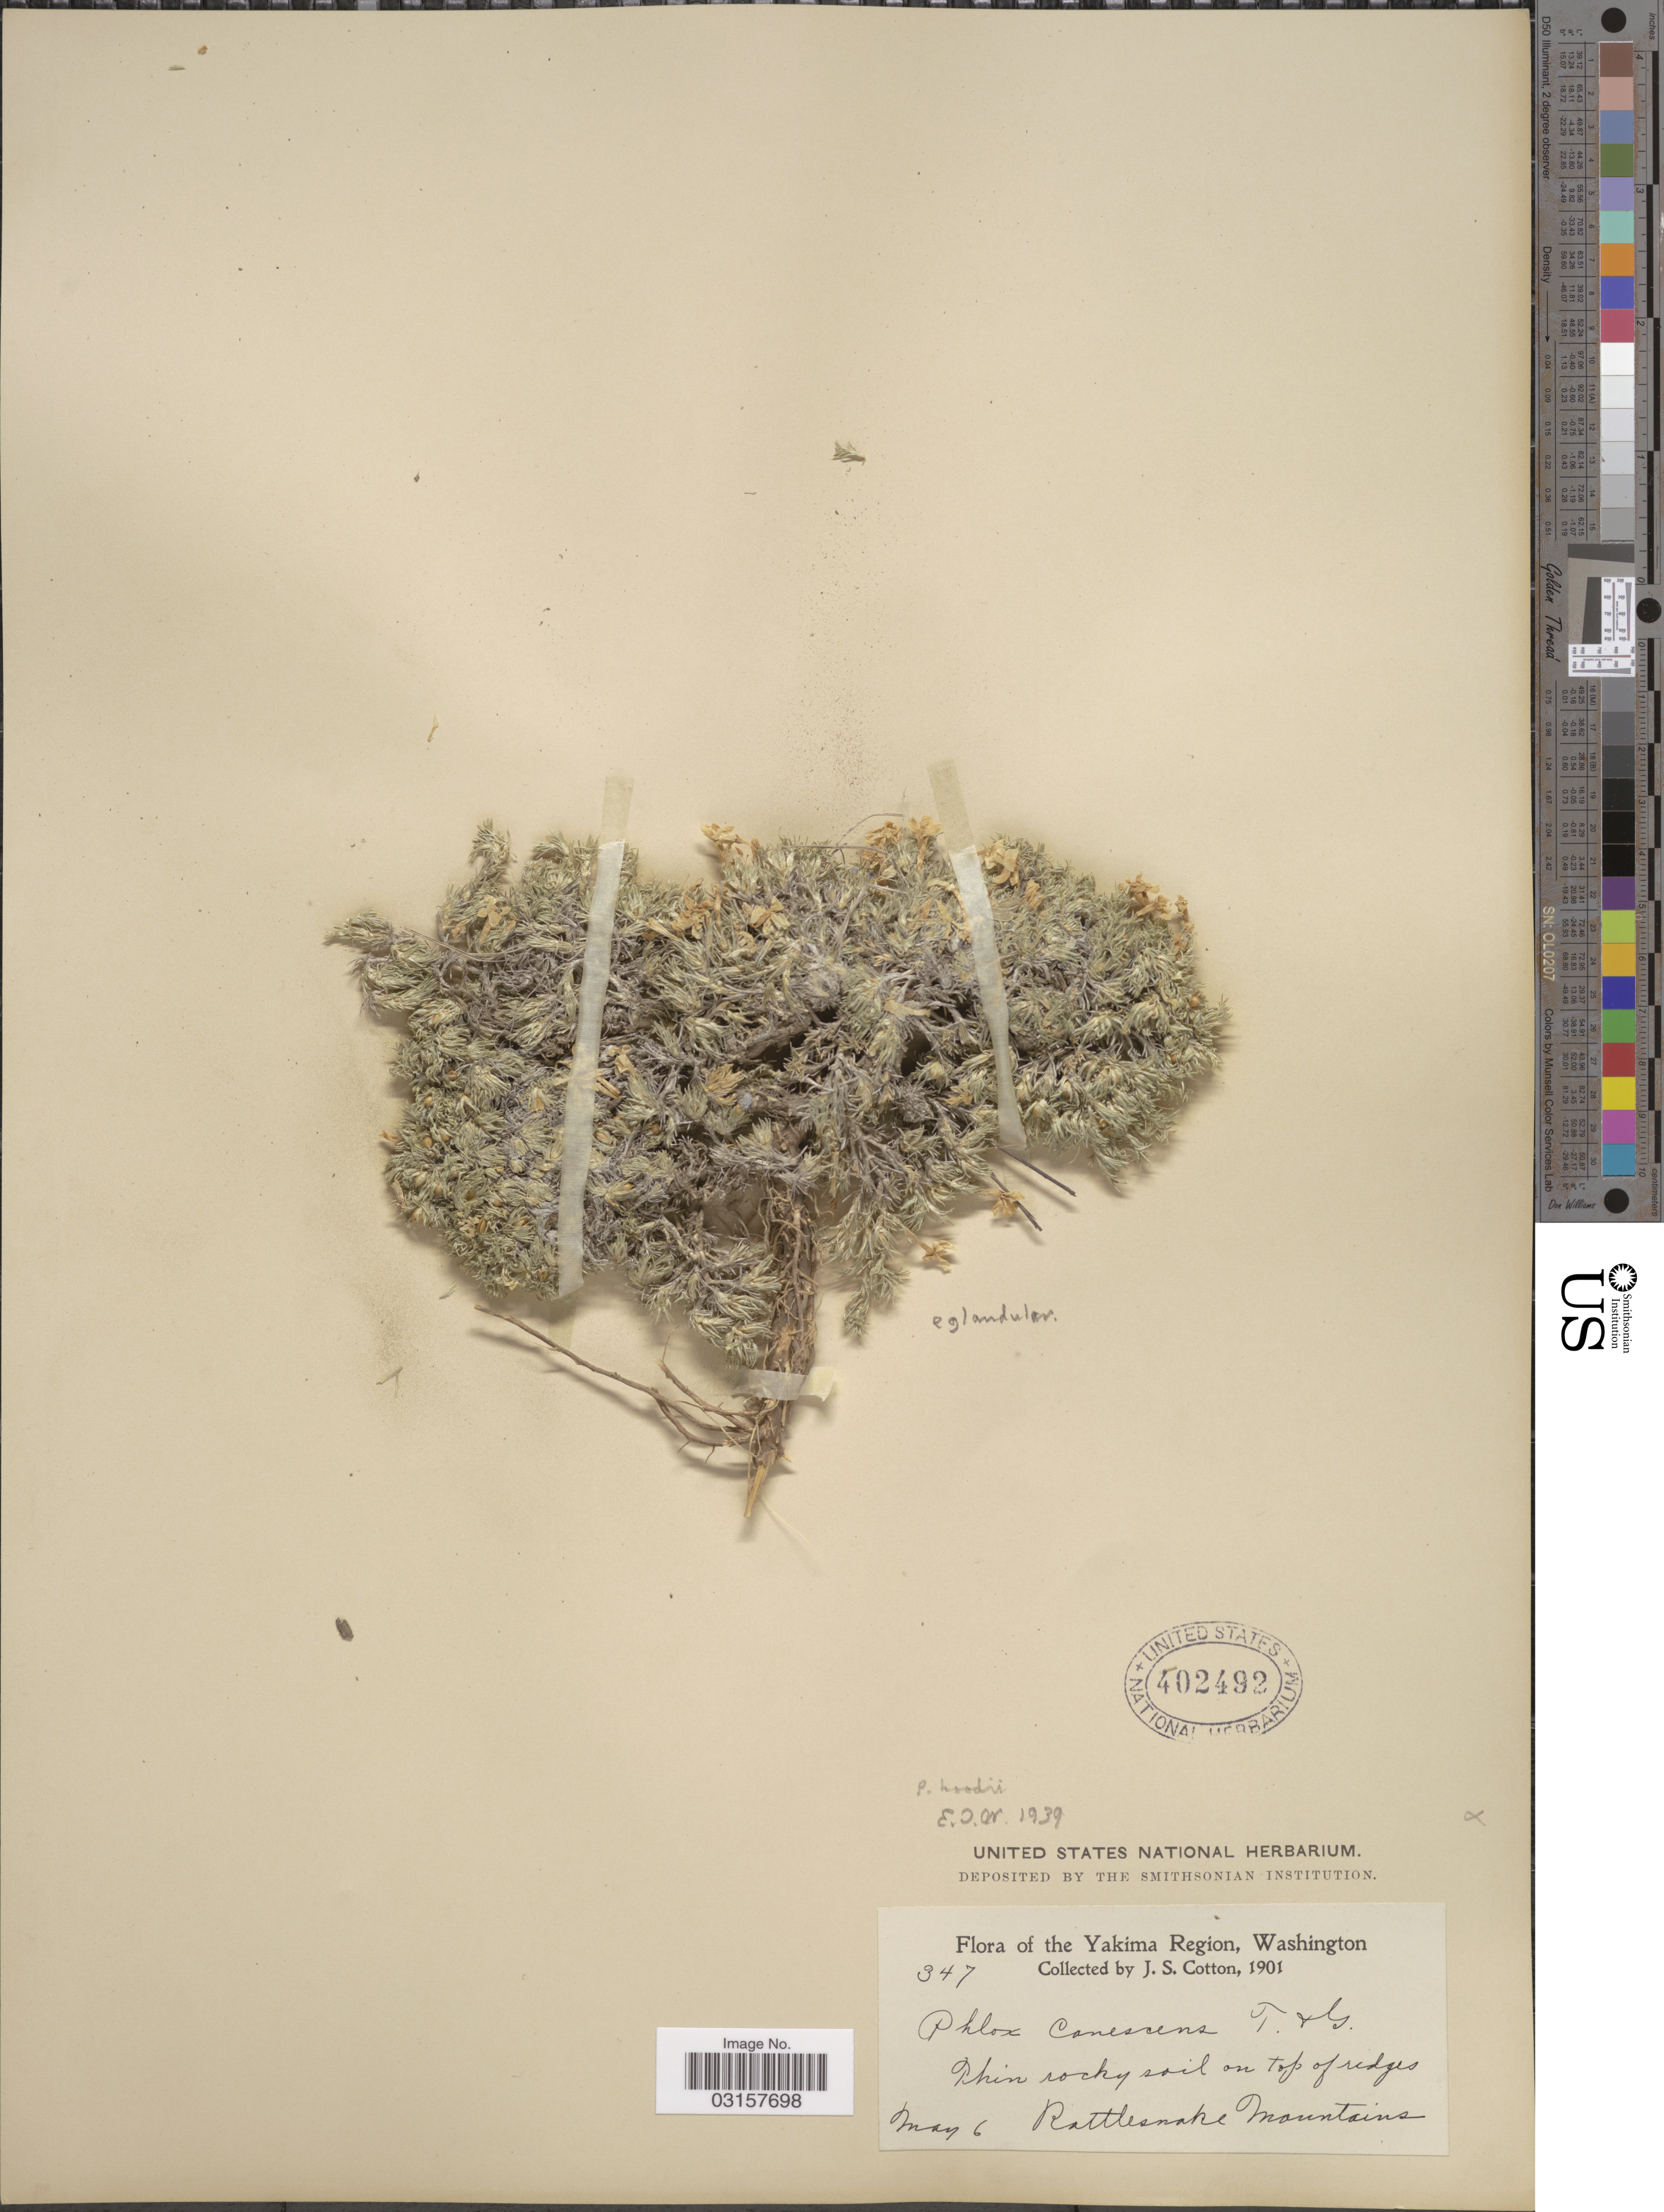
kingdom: Plantae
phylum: Tracheophyta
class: Magnoliopsida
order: Ericales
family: Polemoniaceae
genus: Phlox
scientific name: Phlox hoodii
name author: Richardson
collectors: J. S. Cotton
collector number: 347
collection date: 1901-05-06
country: United States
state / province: Washington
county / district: Yakima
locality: The Yakima Region. Rattlesnake Mountains.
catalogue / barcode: US 402492